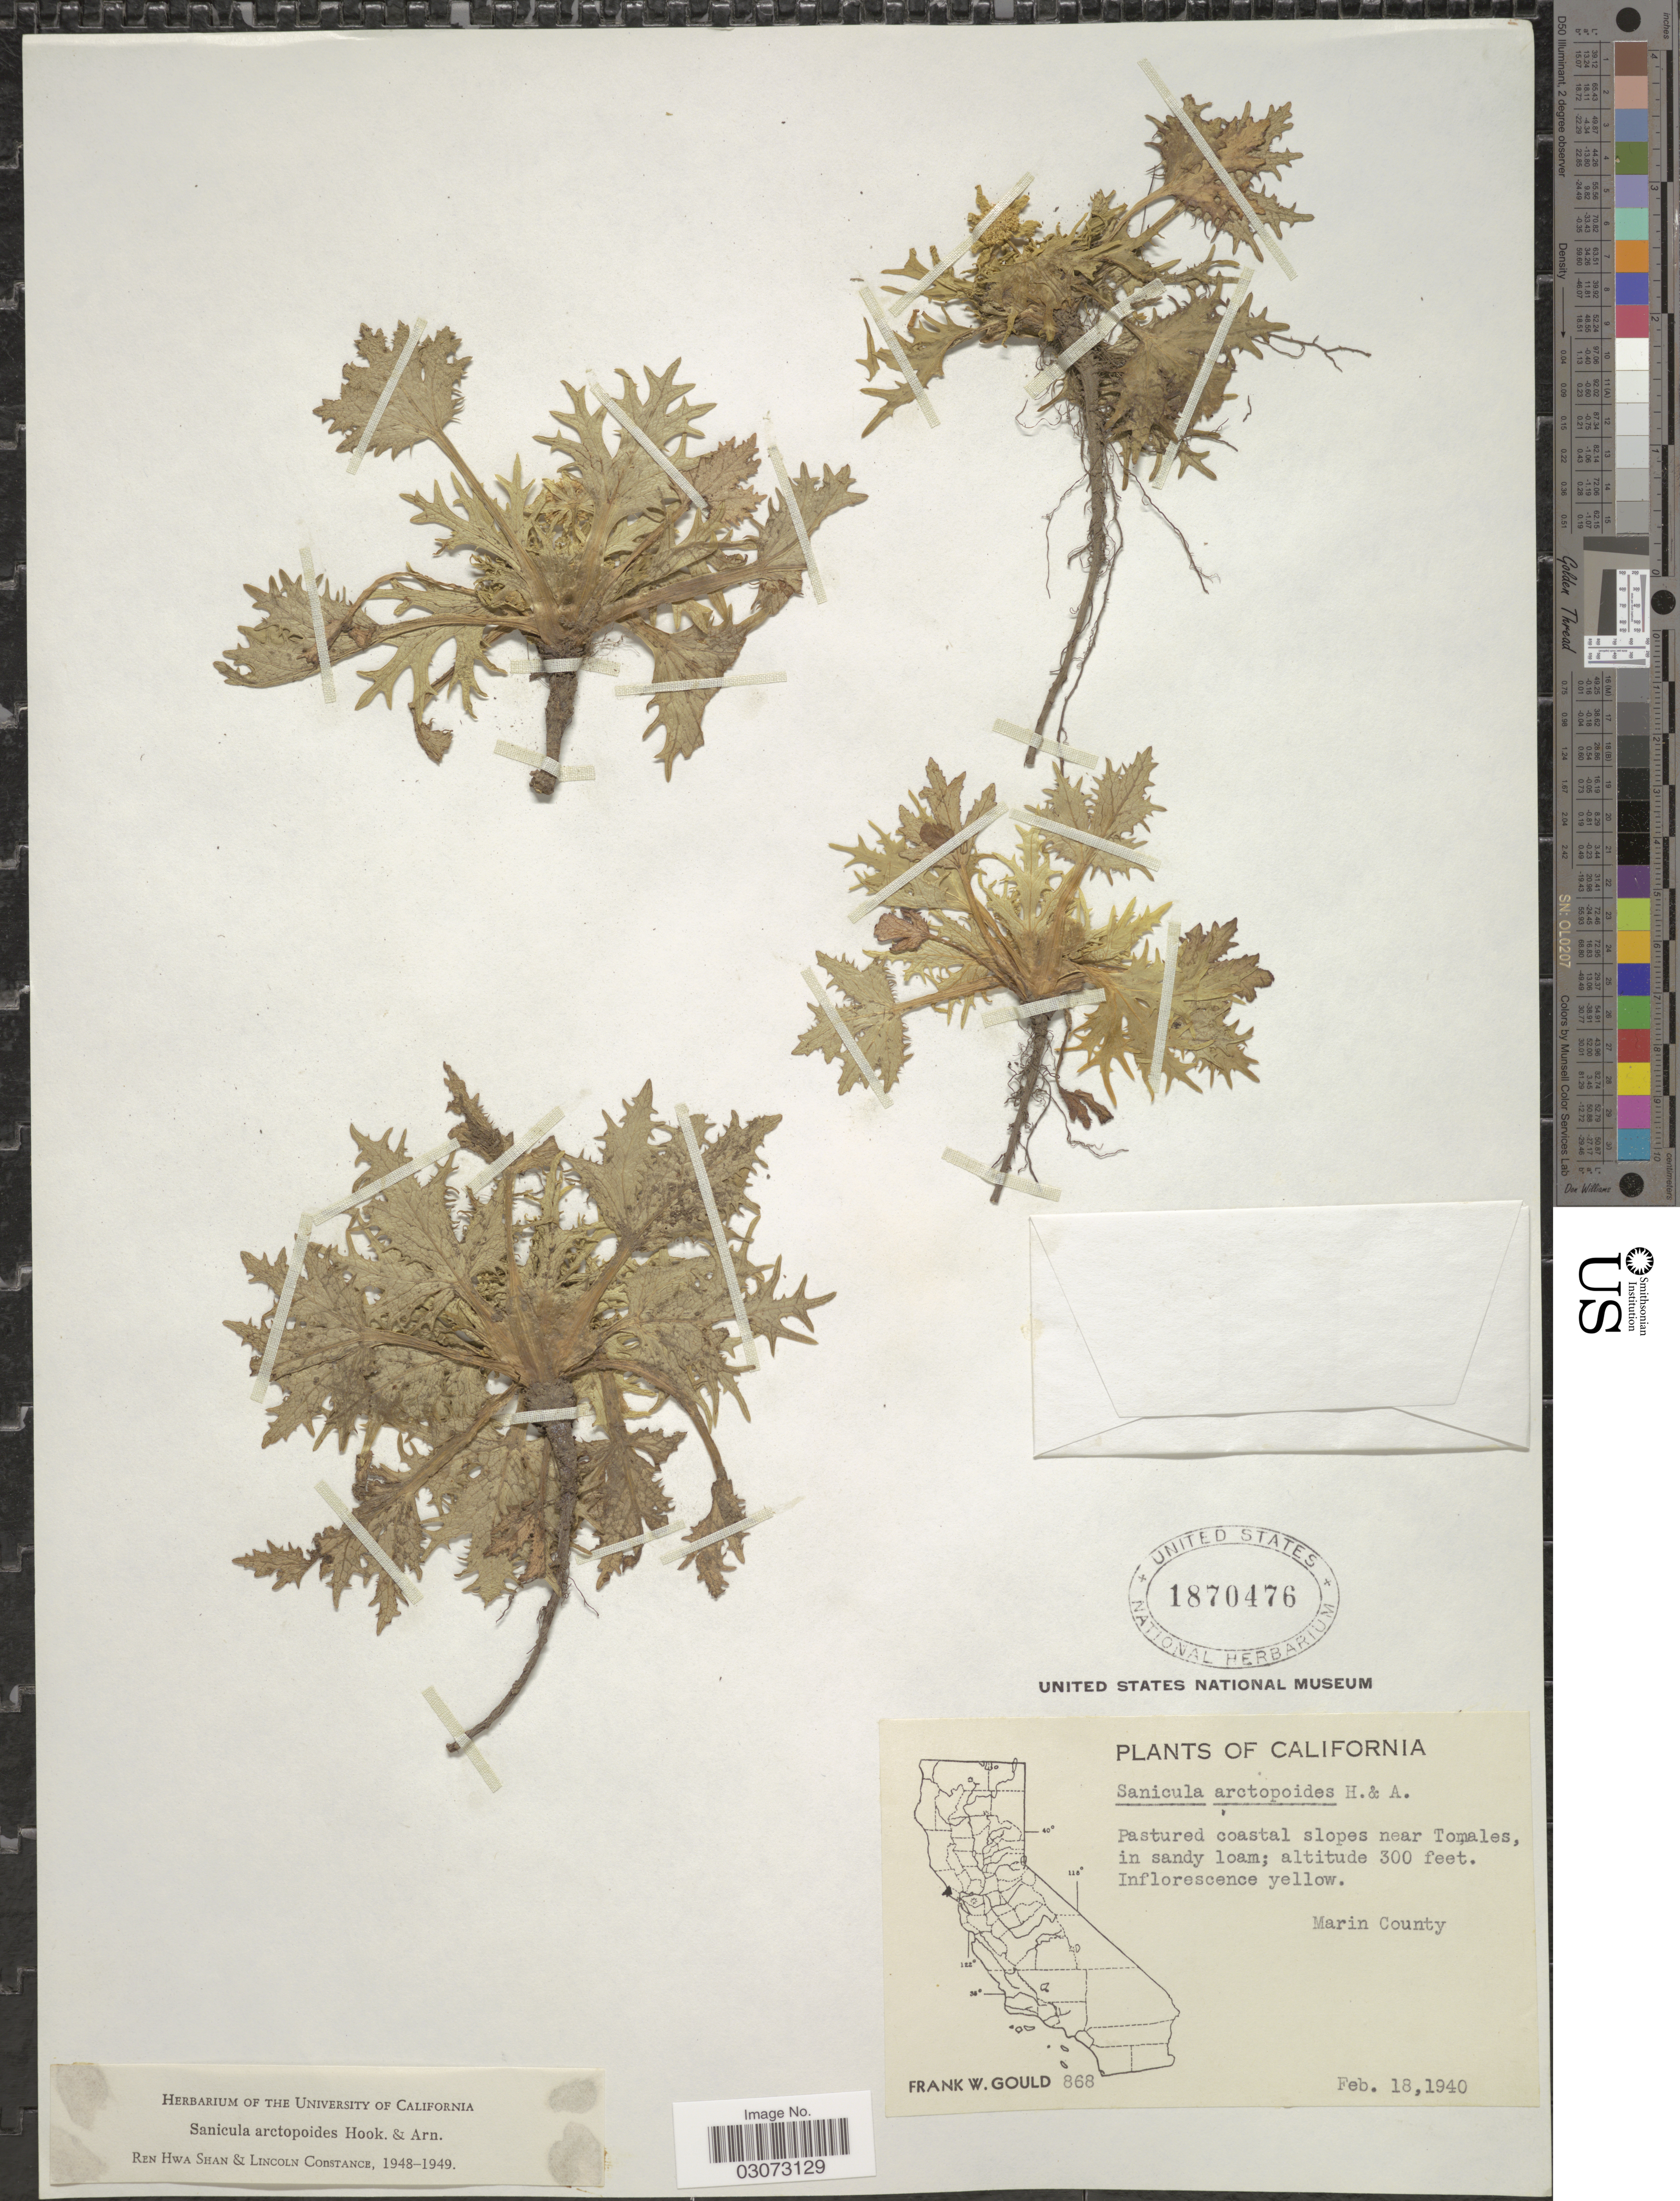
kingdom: Plantae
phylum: Tracheophyta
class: Magnoliopsida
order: Apiales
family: Apiaceae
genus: Sanicula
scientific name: Sanicula arctopoides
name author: Hook. & Arn.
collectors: F. W. Gould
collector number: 868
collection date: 1940-02-18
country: United States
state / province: California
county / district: Marin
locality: Pastured coastal slopes near Tomales. Marin County.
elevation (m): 91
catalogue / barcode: US 1870476